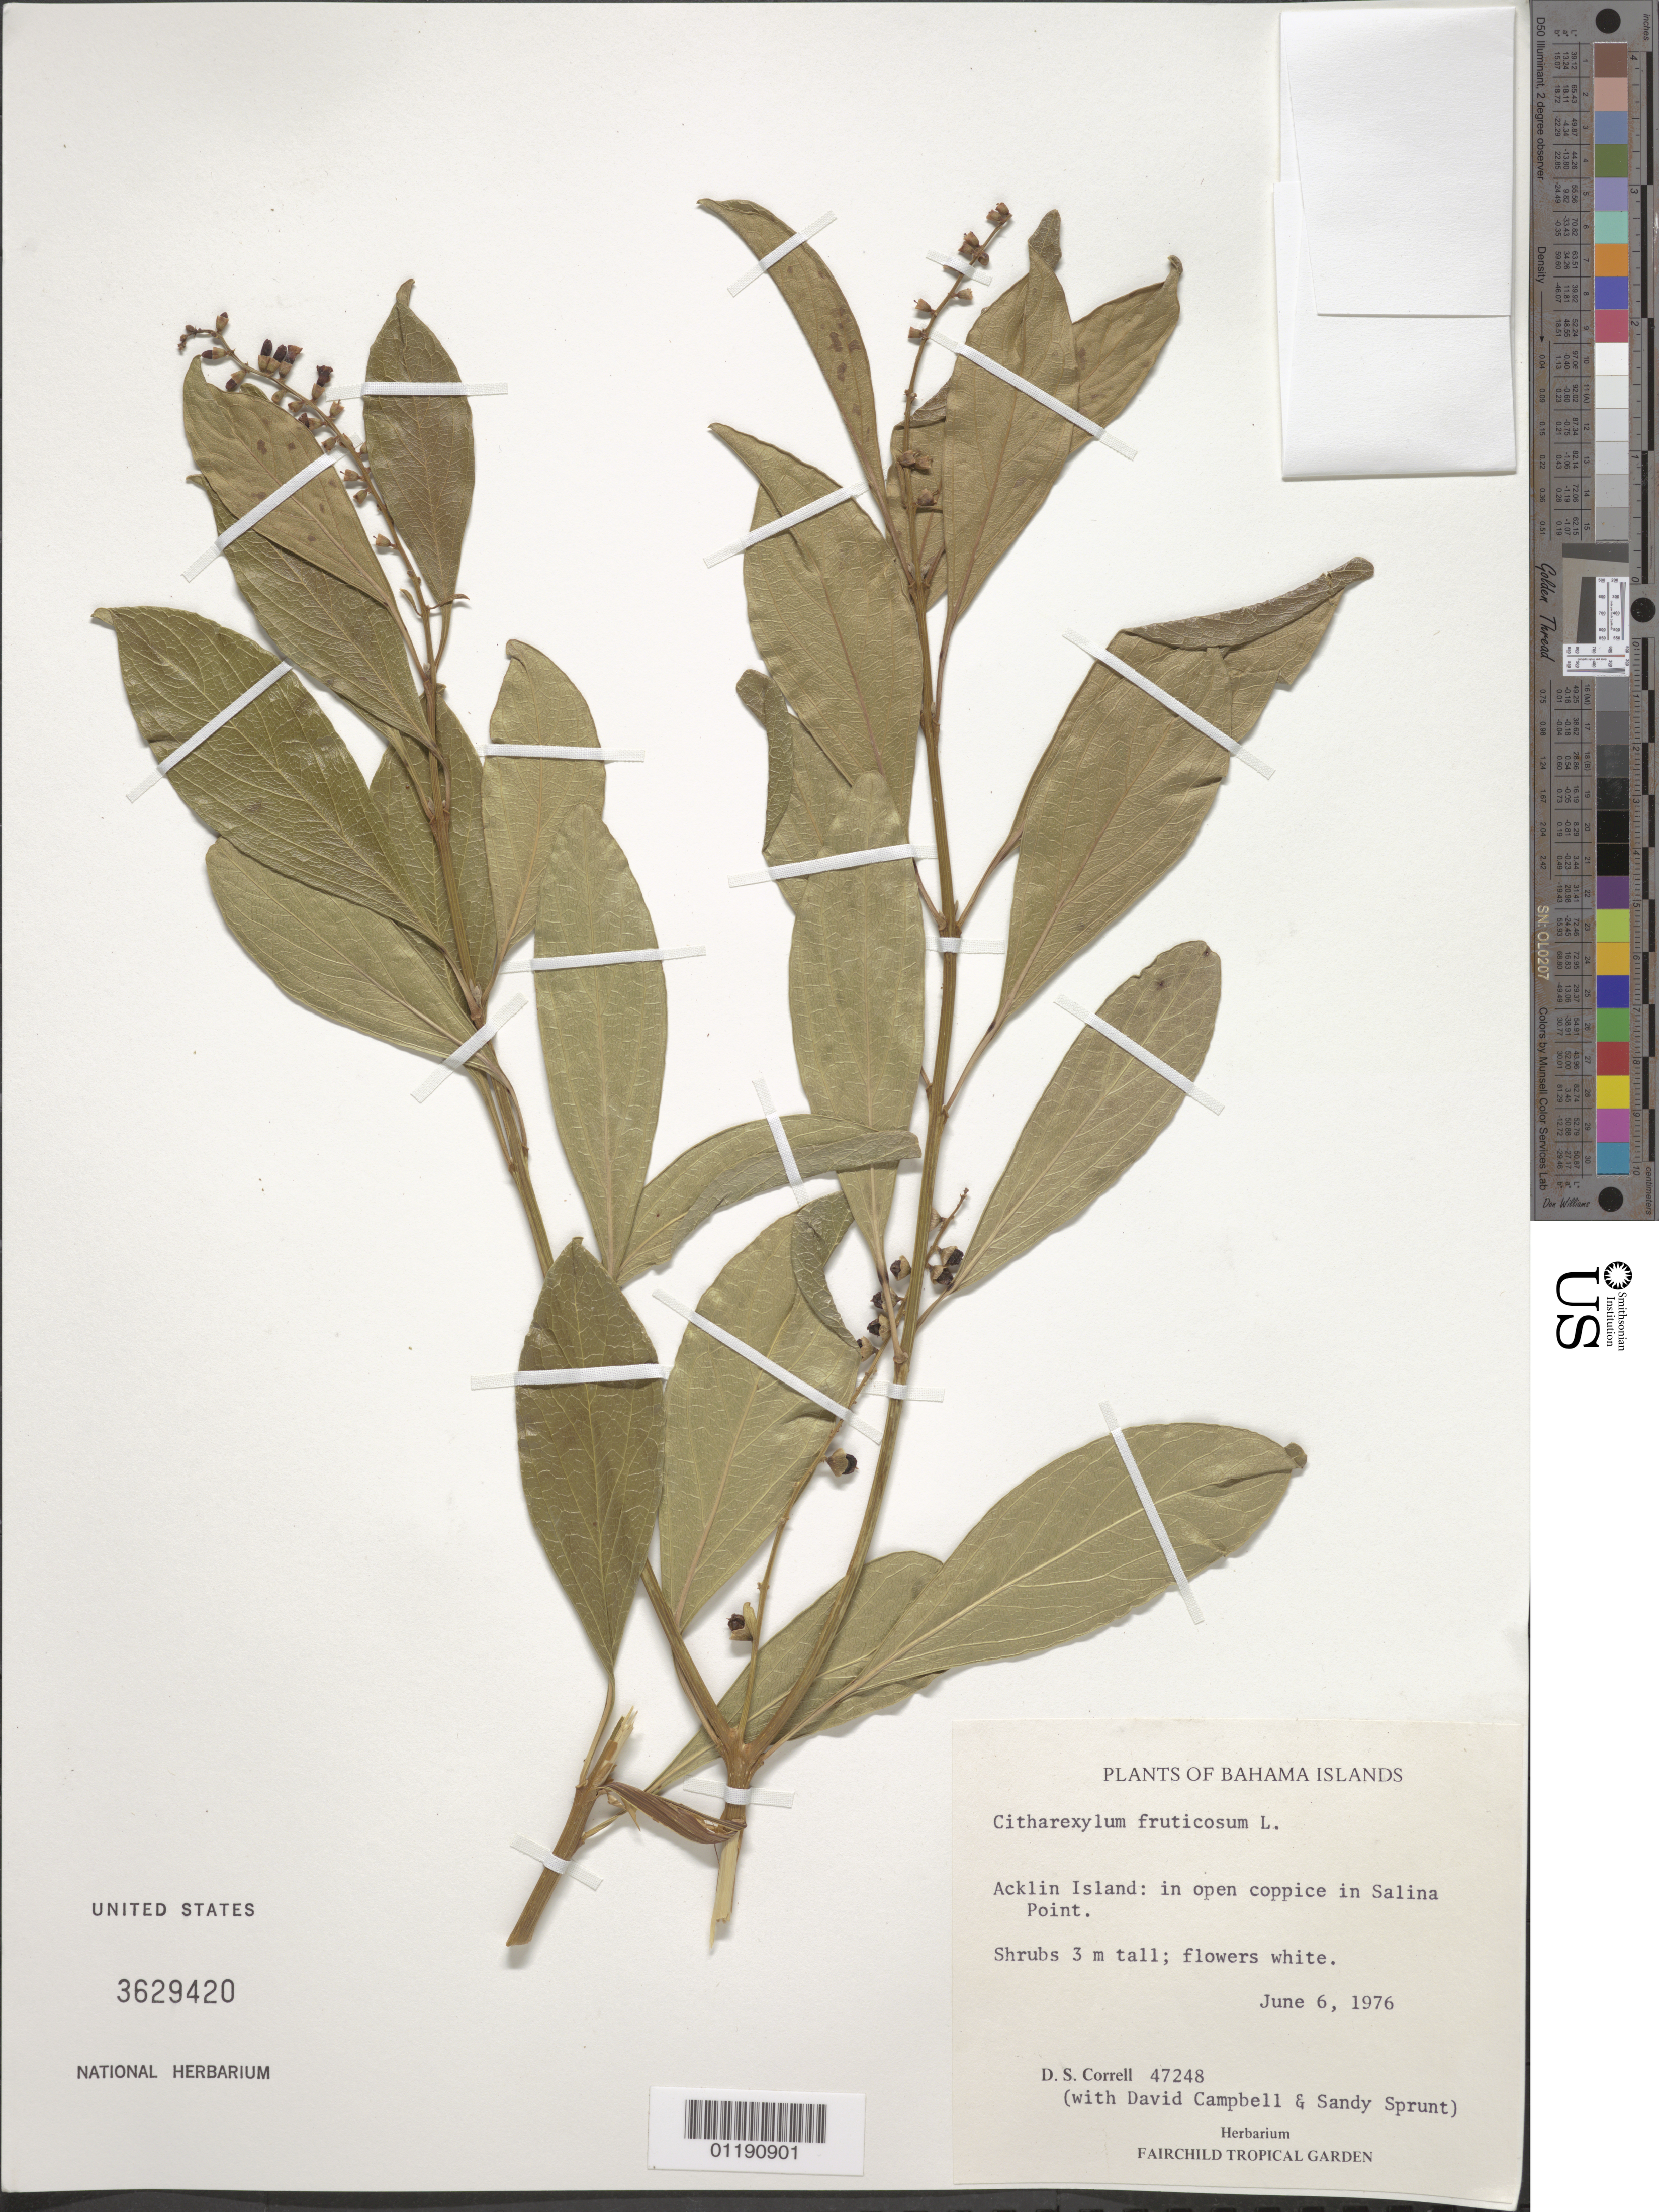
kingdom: Plantae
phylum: Tracheophyta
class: Magnoliopsida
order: Lamiales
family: Verbenaceae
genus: Citharexylum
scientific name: Citharexylum fruticosum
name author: L.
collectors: D. S. Correll, D. Campbell & S. V. Sprunt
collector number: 47248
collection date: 1976-06-06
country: Bahamas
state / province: Acklins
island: Acklin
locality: Acklin Island: in open coppice in Salina Point.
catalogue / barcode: US 3629420